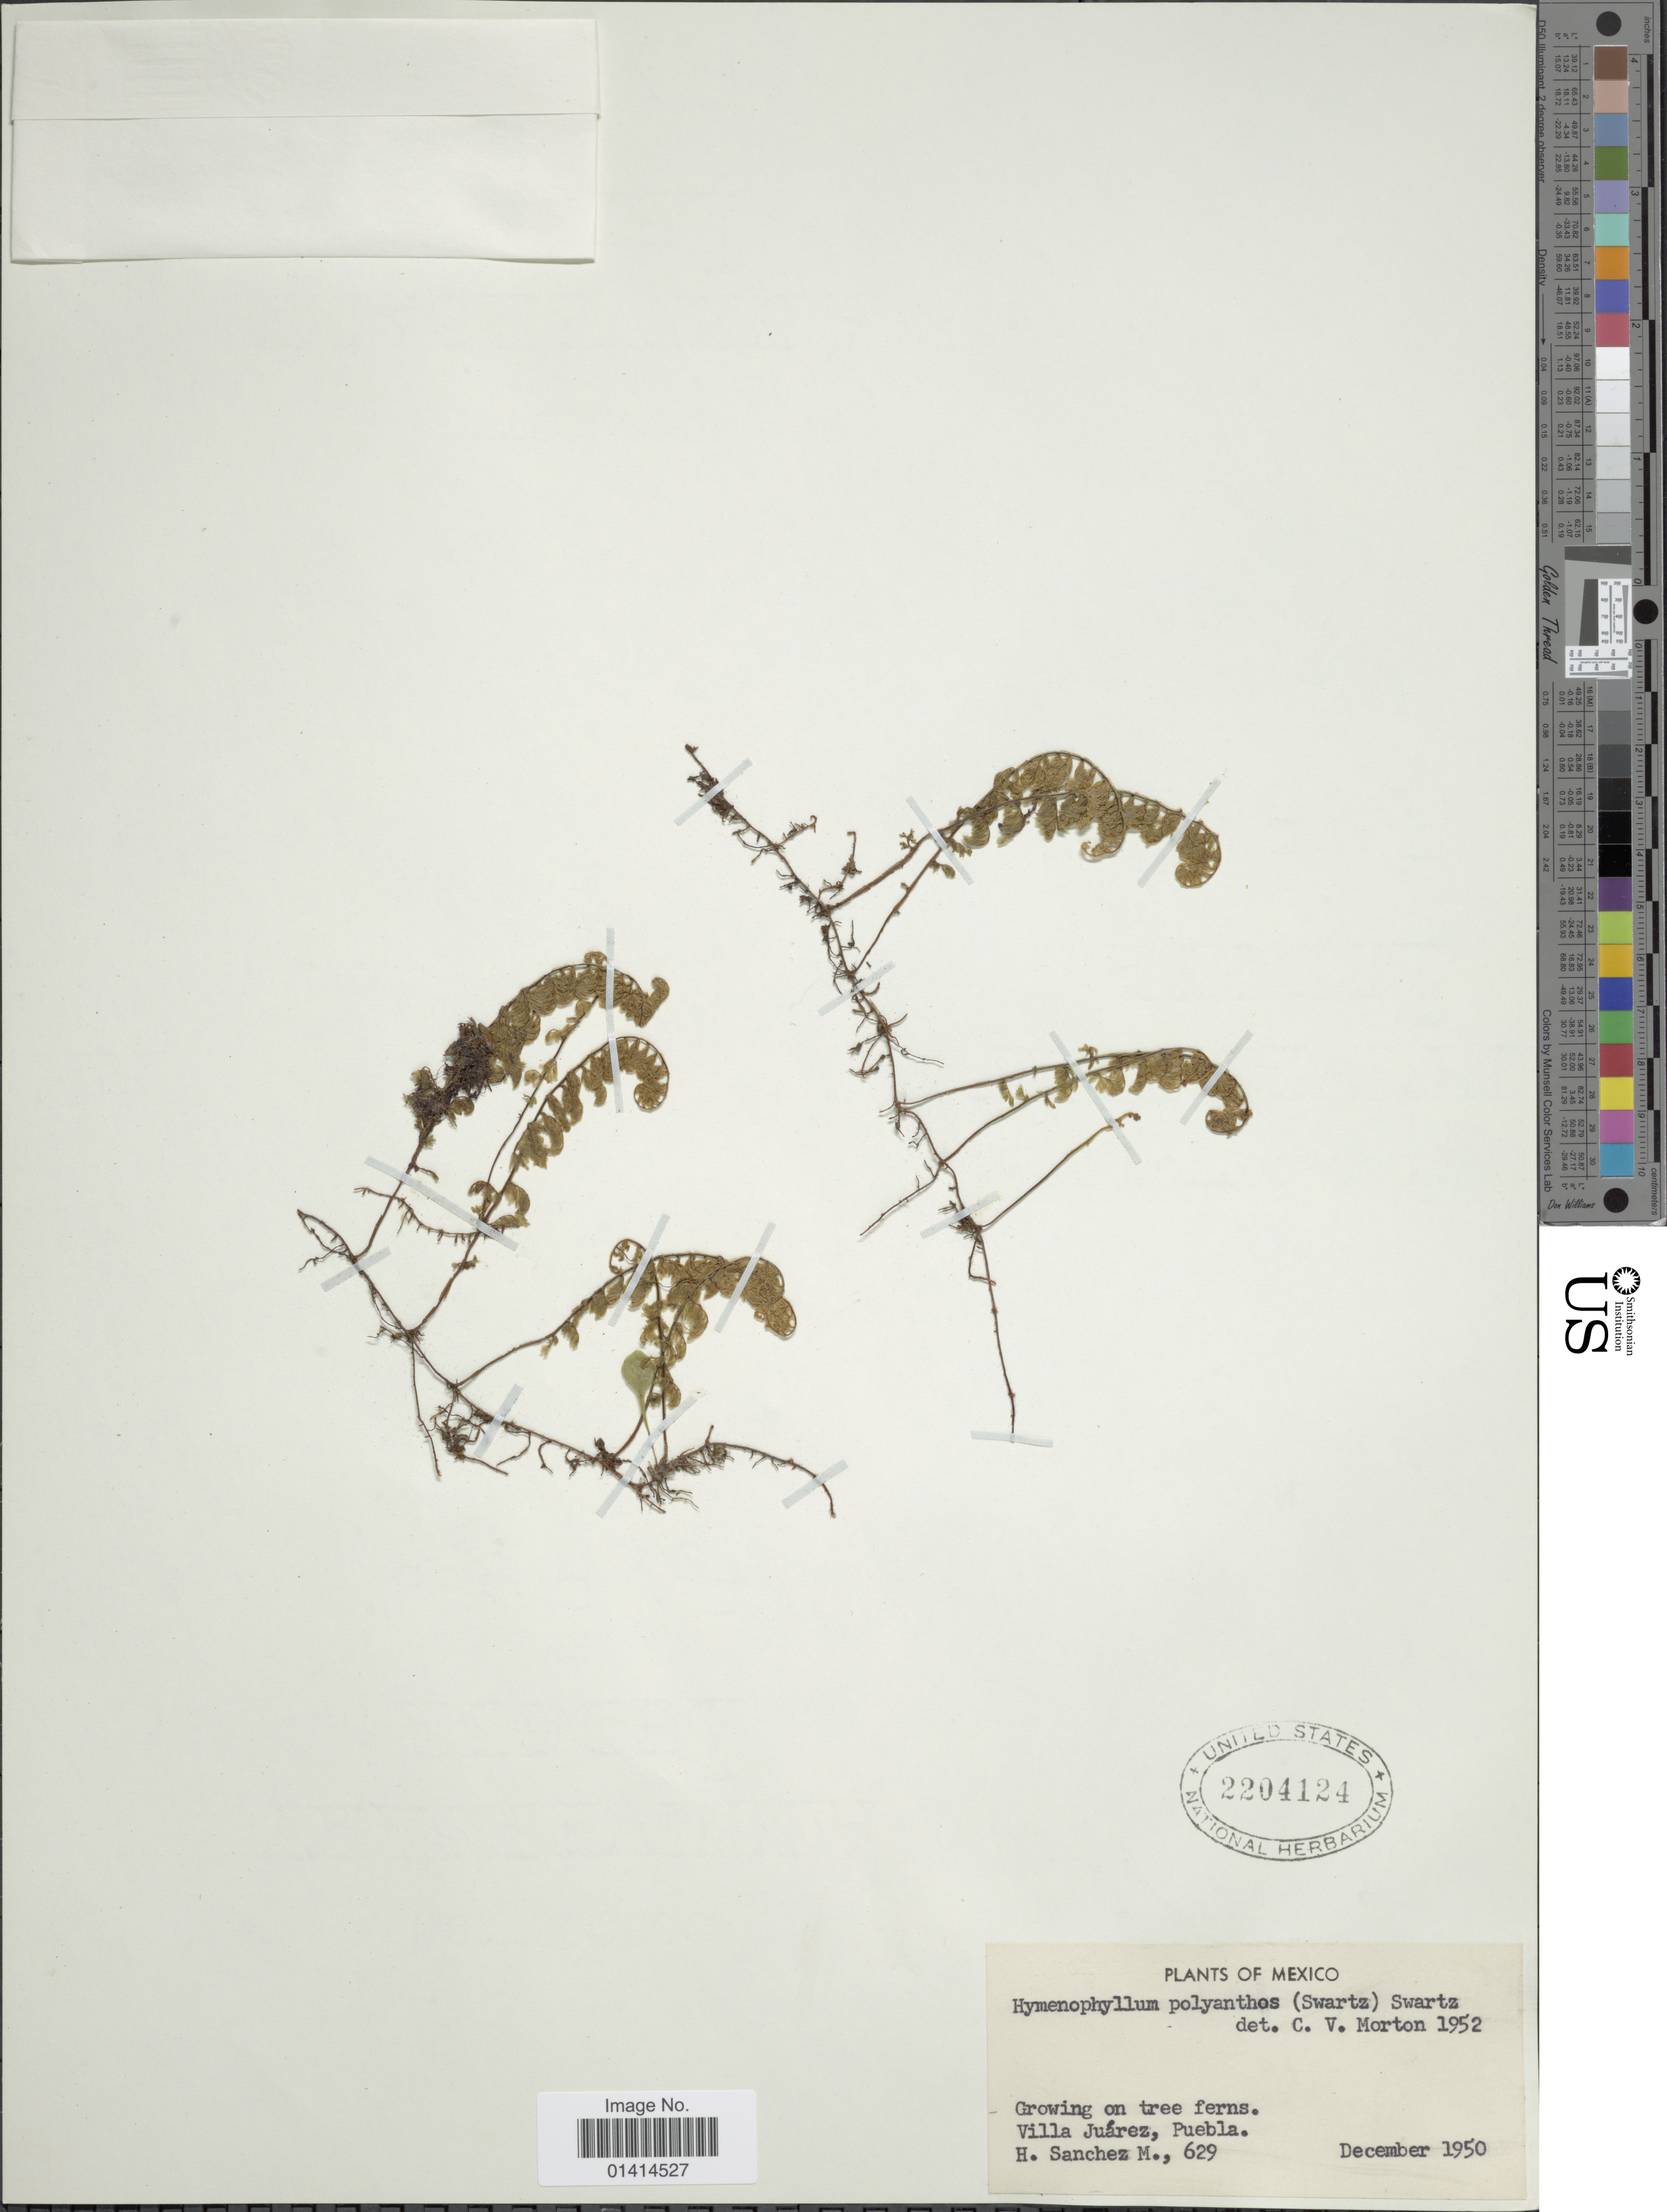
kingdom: Plantae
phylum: Tracheophyta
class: Polypodiopsida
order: Hymenophyllales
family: Hymenophyllaceae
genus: Hymenophyllum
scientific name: Hymenophyllum polyanthos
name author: (Sw.) Sw.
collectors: H. Sánchez-Mejorada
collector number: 629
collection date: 1950-12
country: Mexico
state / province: Puebla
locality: Villa Juárez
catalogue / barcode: US 2204124